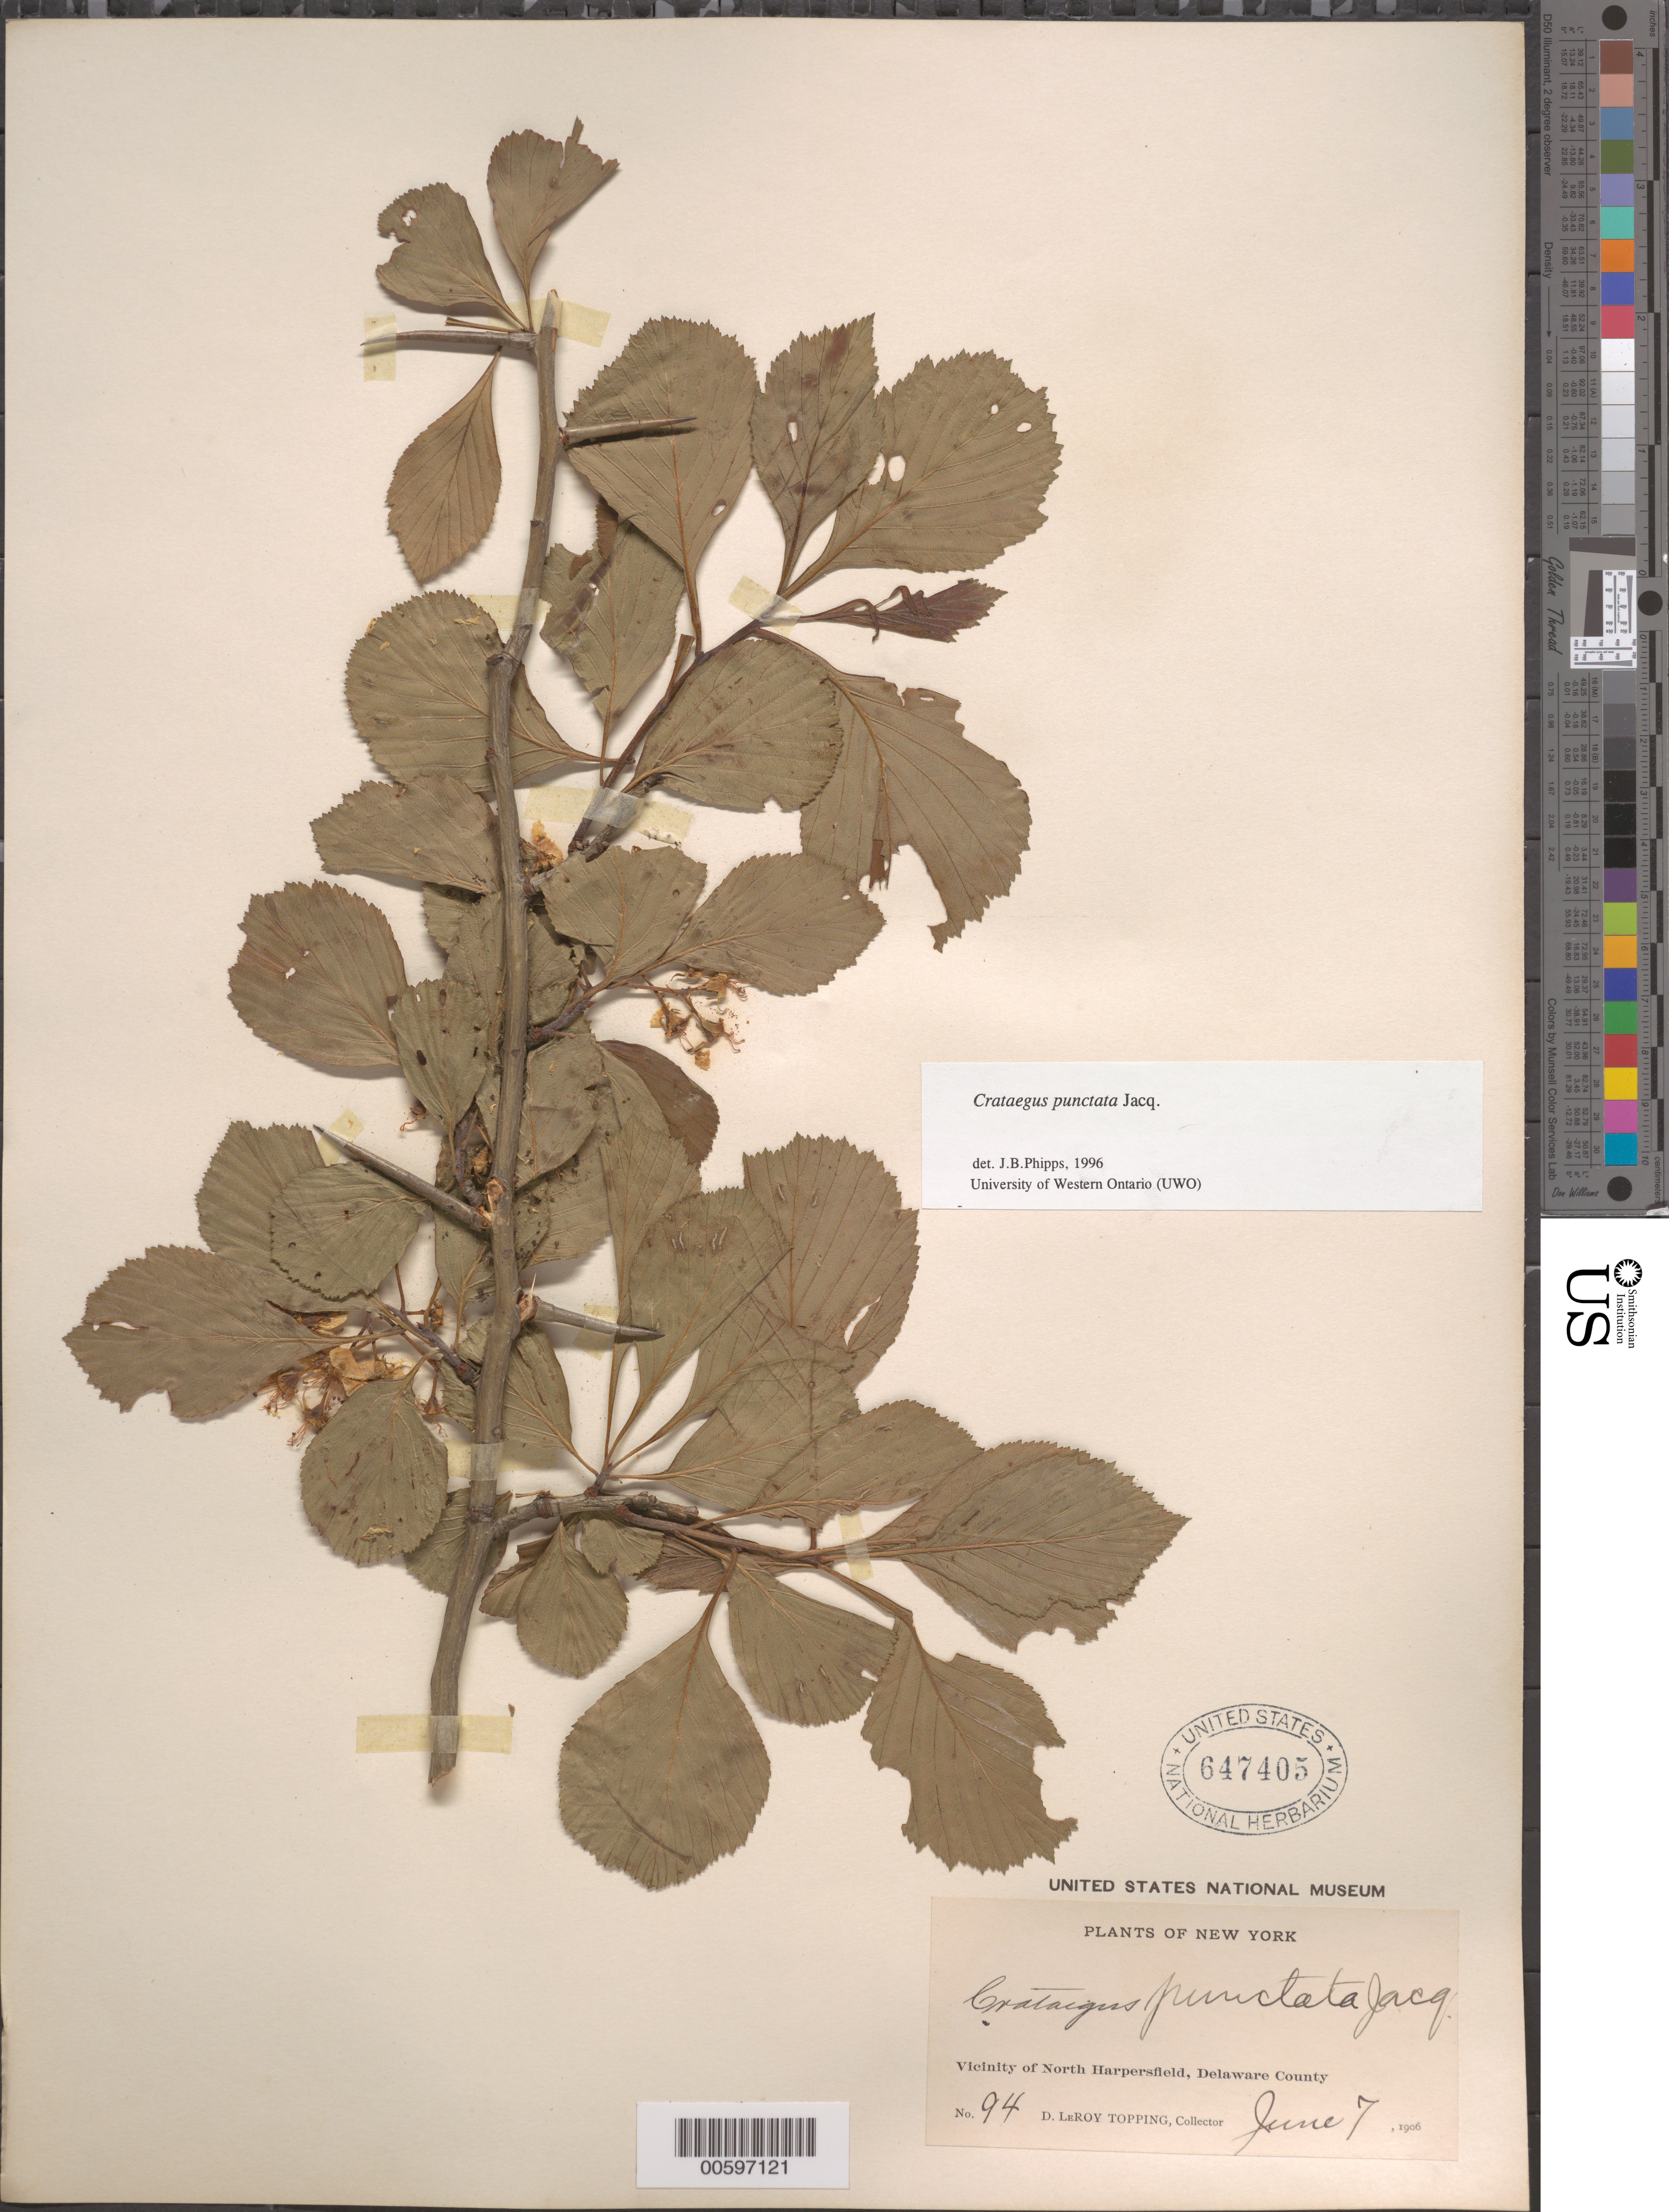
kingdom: Plantae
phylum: Tracheophyta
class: Magnoliopsida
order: Rosales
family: Rosaceae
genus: Crataegus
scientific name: Crataegus punctata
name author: Jacq.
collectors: D. L. Topping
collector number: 94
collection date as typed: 07 Jun 1906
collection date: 1906-06-07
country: United States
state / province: New York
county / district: Delaware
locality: Vicinity of North Harpersfield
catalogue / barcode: US 647405